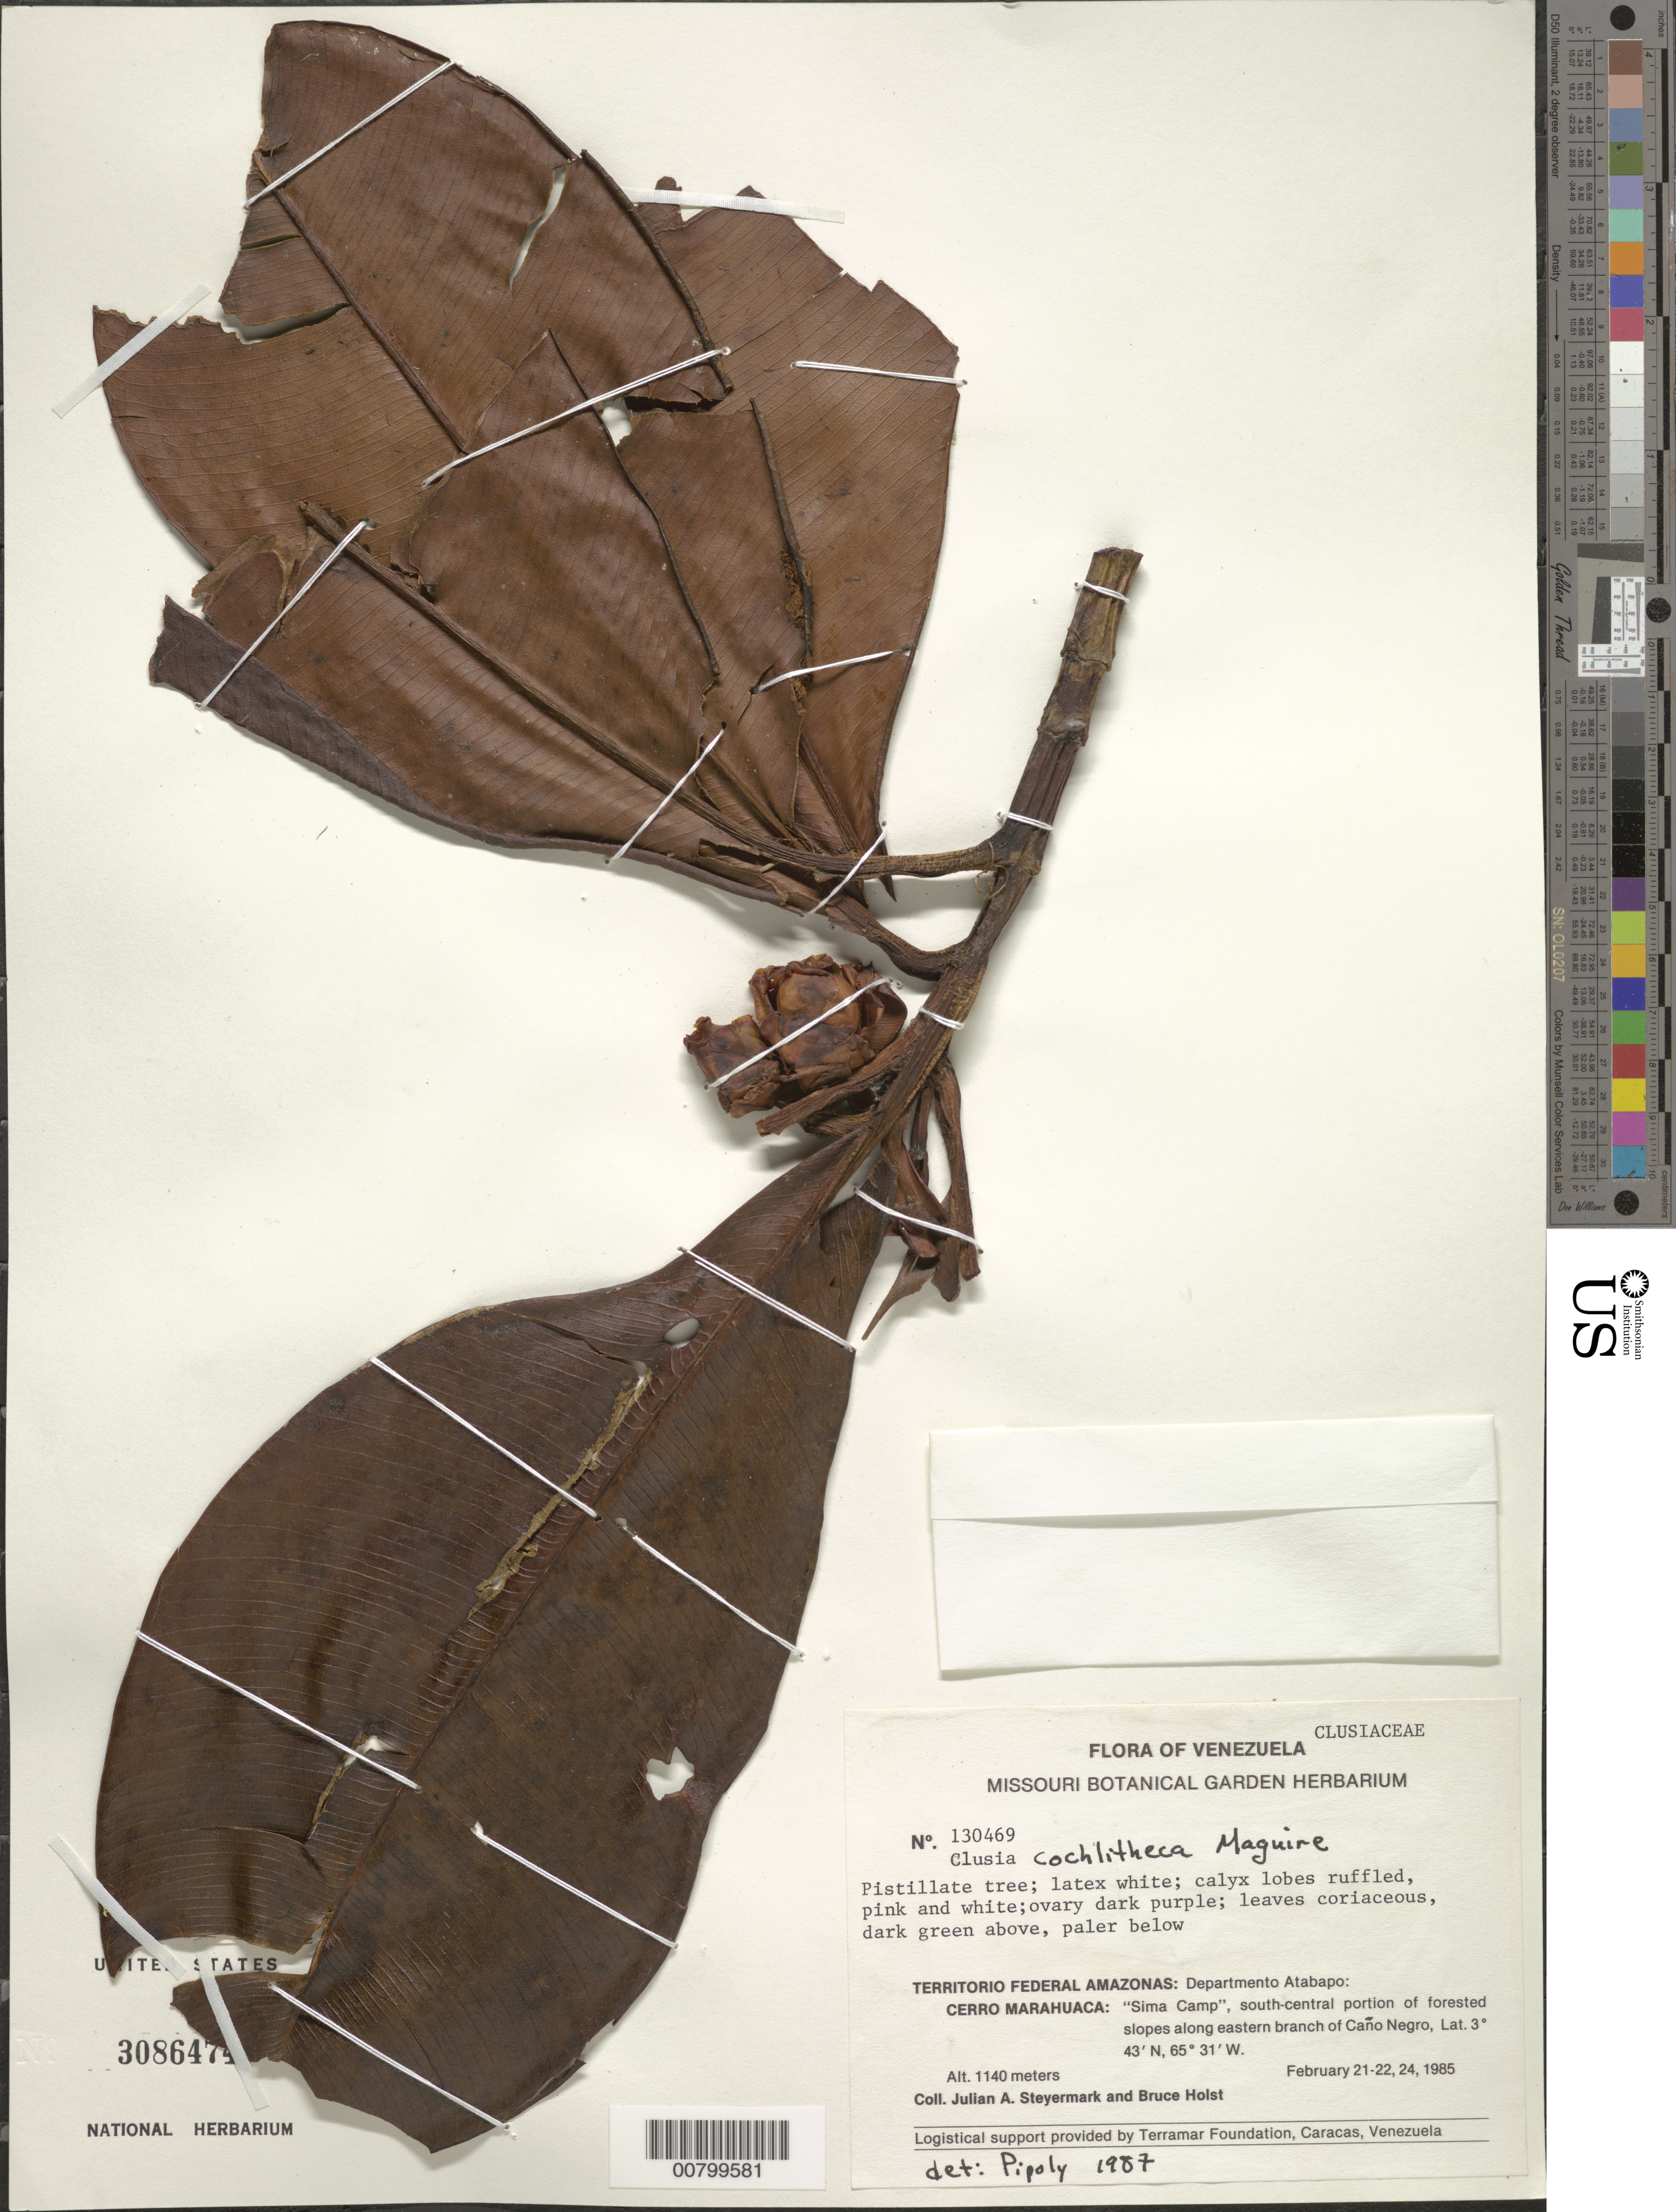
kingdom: Plantae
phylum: Tracheophyta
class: Magnoliopsida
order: Malpighiales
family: Clusiaceae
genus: Clusia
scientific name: Clusia cochlitheca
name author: Maguire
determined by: Pipoly, J. J., III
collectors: J. Steyermark & B. Holst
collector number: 130469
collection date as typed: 21-Feb-85 to 24-Feb-85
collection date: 1985-02-21/1985-02-24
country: Venezuela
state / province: Amazonas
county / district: Atabapo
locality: Cerro Marahuaca, "Sima Camp", south-central portion of slopes along eastern branch of Caño Negro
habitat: Forested slopes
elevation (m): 1140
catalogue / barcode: US 3086474